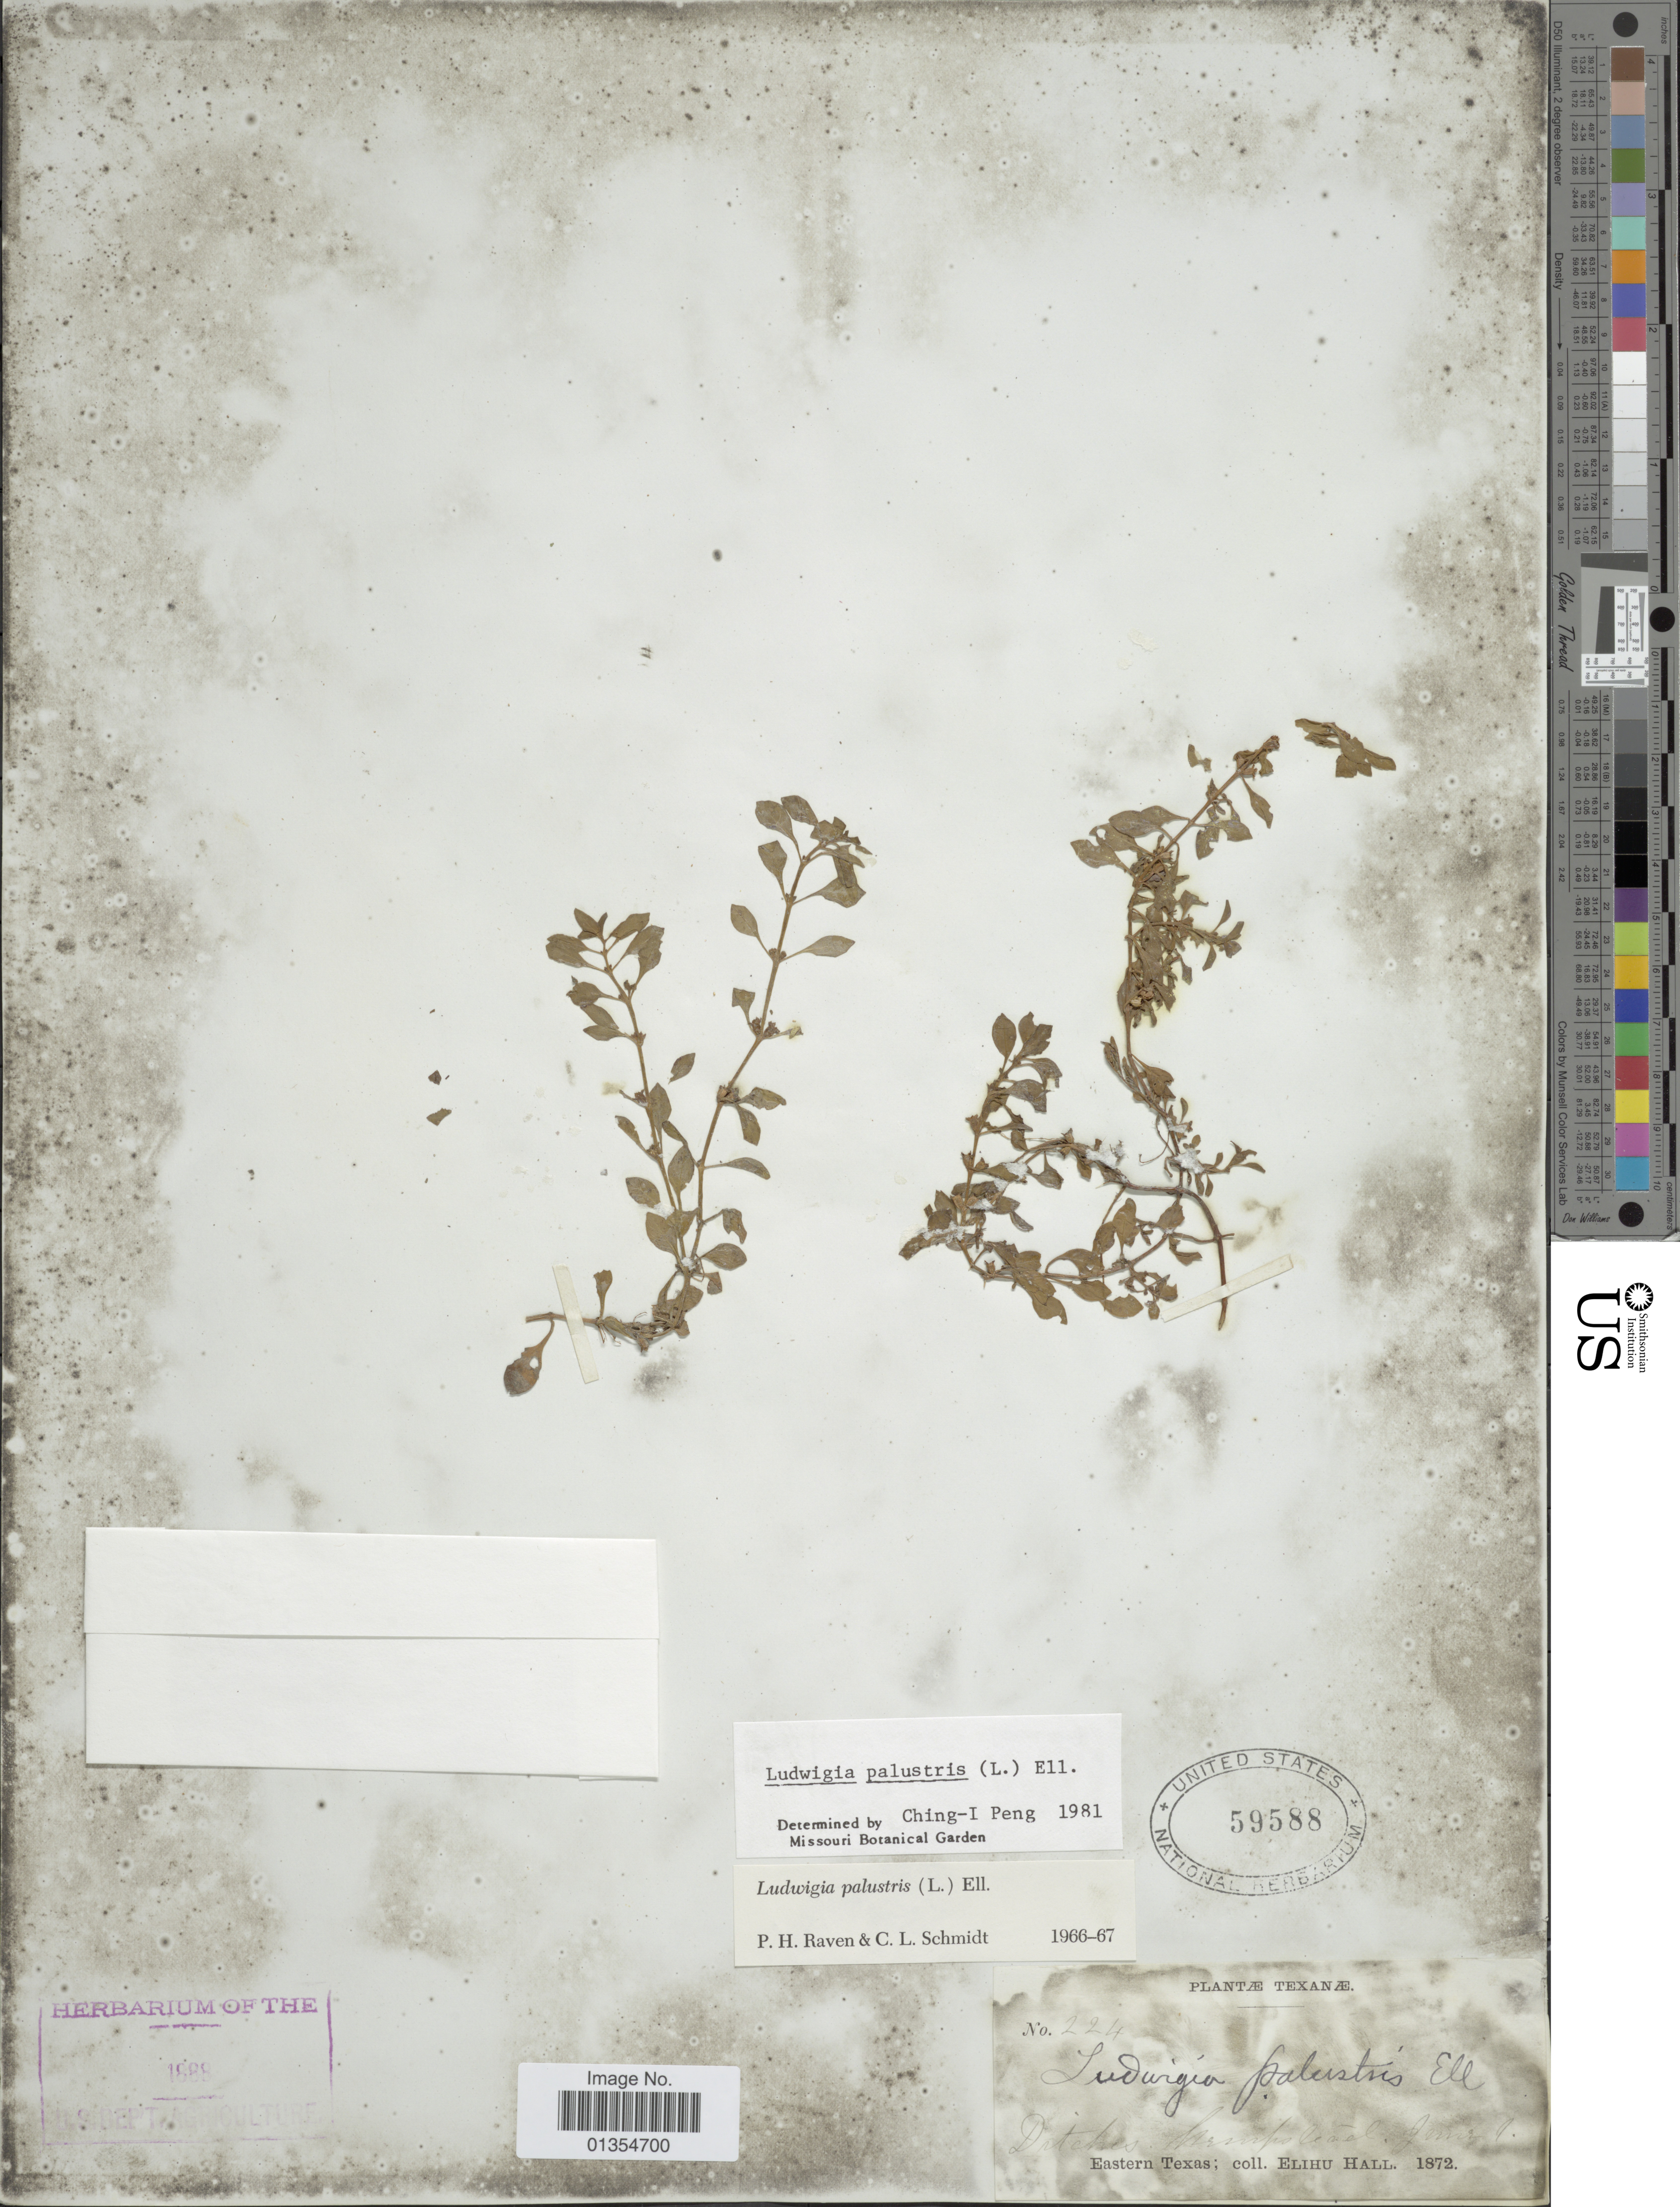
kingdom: Plantae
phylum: Tracheophyta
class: Magnoliopsida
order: Myrtales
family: Onagraceae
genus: Ludwigia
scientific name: Ludwigia palustris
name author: (L.) Elliott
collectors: E. Hall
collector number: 224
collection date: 1872-06-01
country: United States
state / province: Texas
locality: Eastern Texas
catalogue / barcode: US 59588